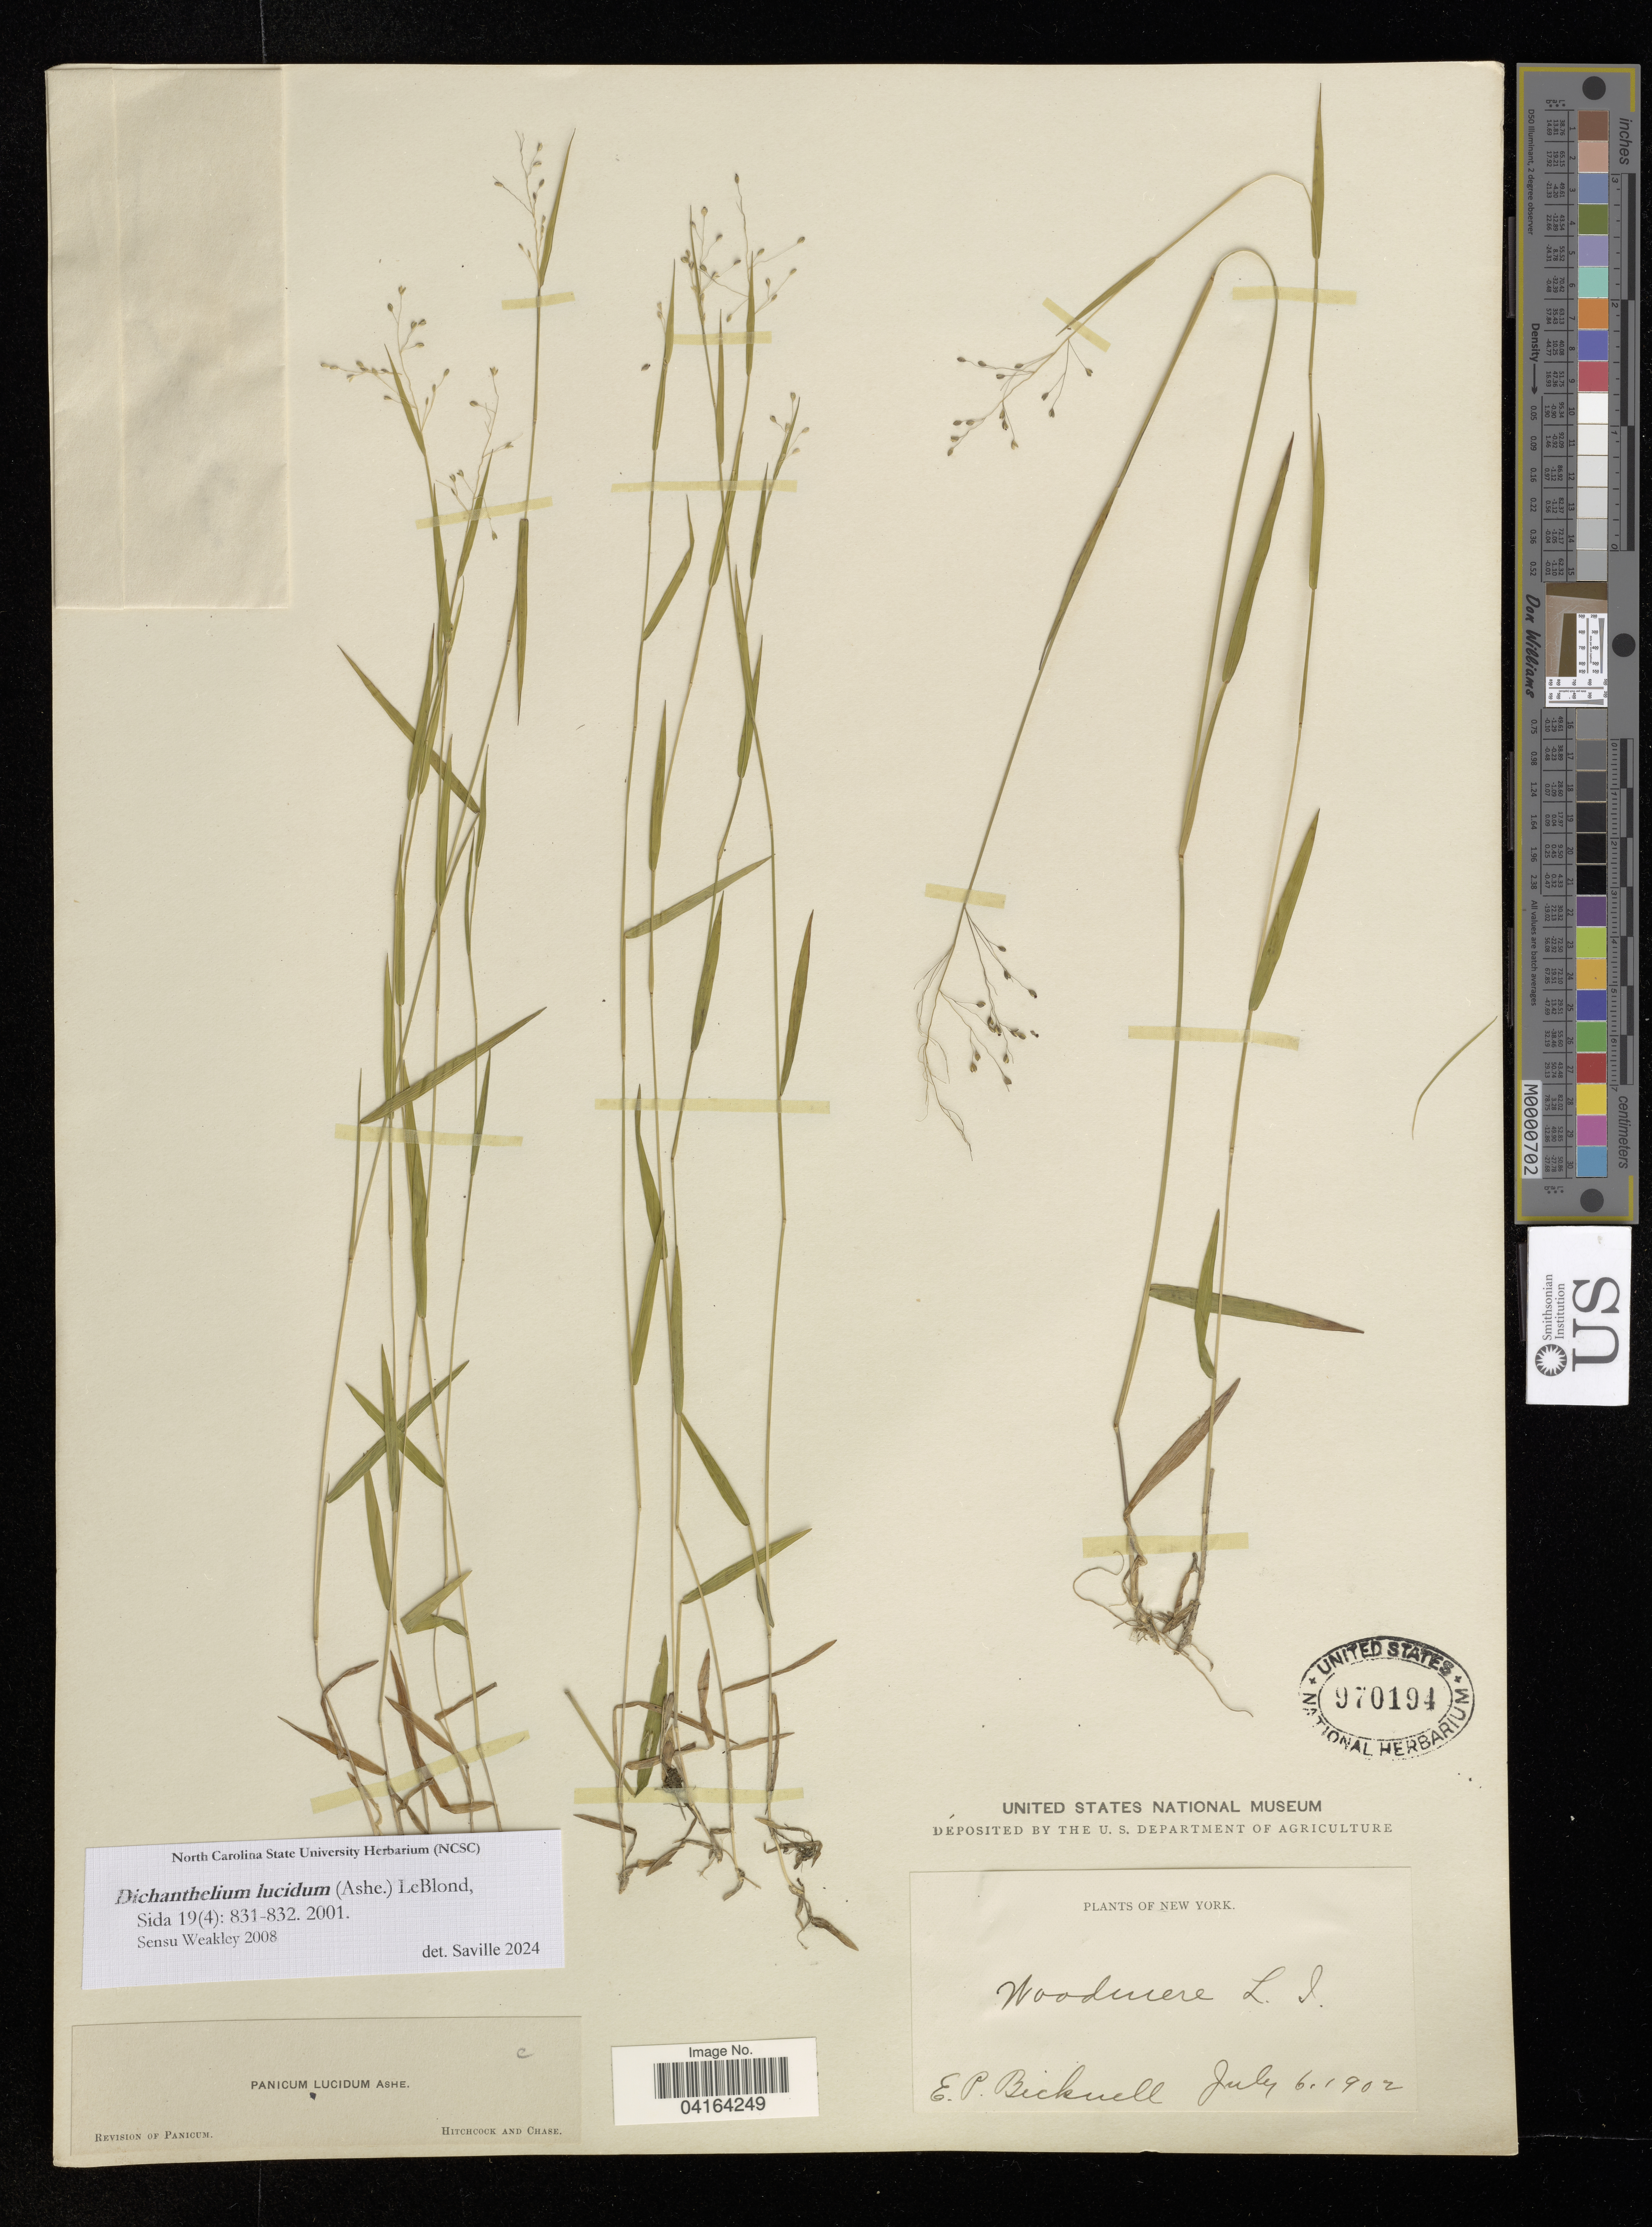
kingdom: Plantae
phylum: Tracheophyta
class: Liliopsida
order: Poales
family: Poaceae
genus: Dichanthelium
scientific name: Dichanthelium lucidum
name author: (Ashe) LeBlond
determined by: Saville, A. C., (NCSC), North Carolina State University (UNITED STATES)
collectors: E. P. Bicknell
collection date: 1902-07-06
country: United States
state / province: New York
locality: Woodmere, L.I.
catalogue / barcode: US 970194